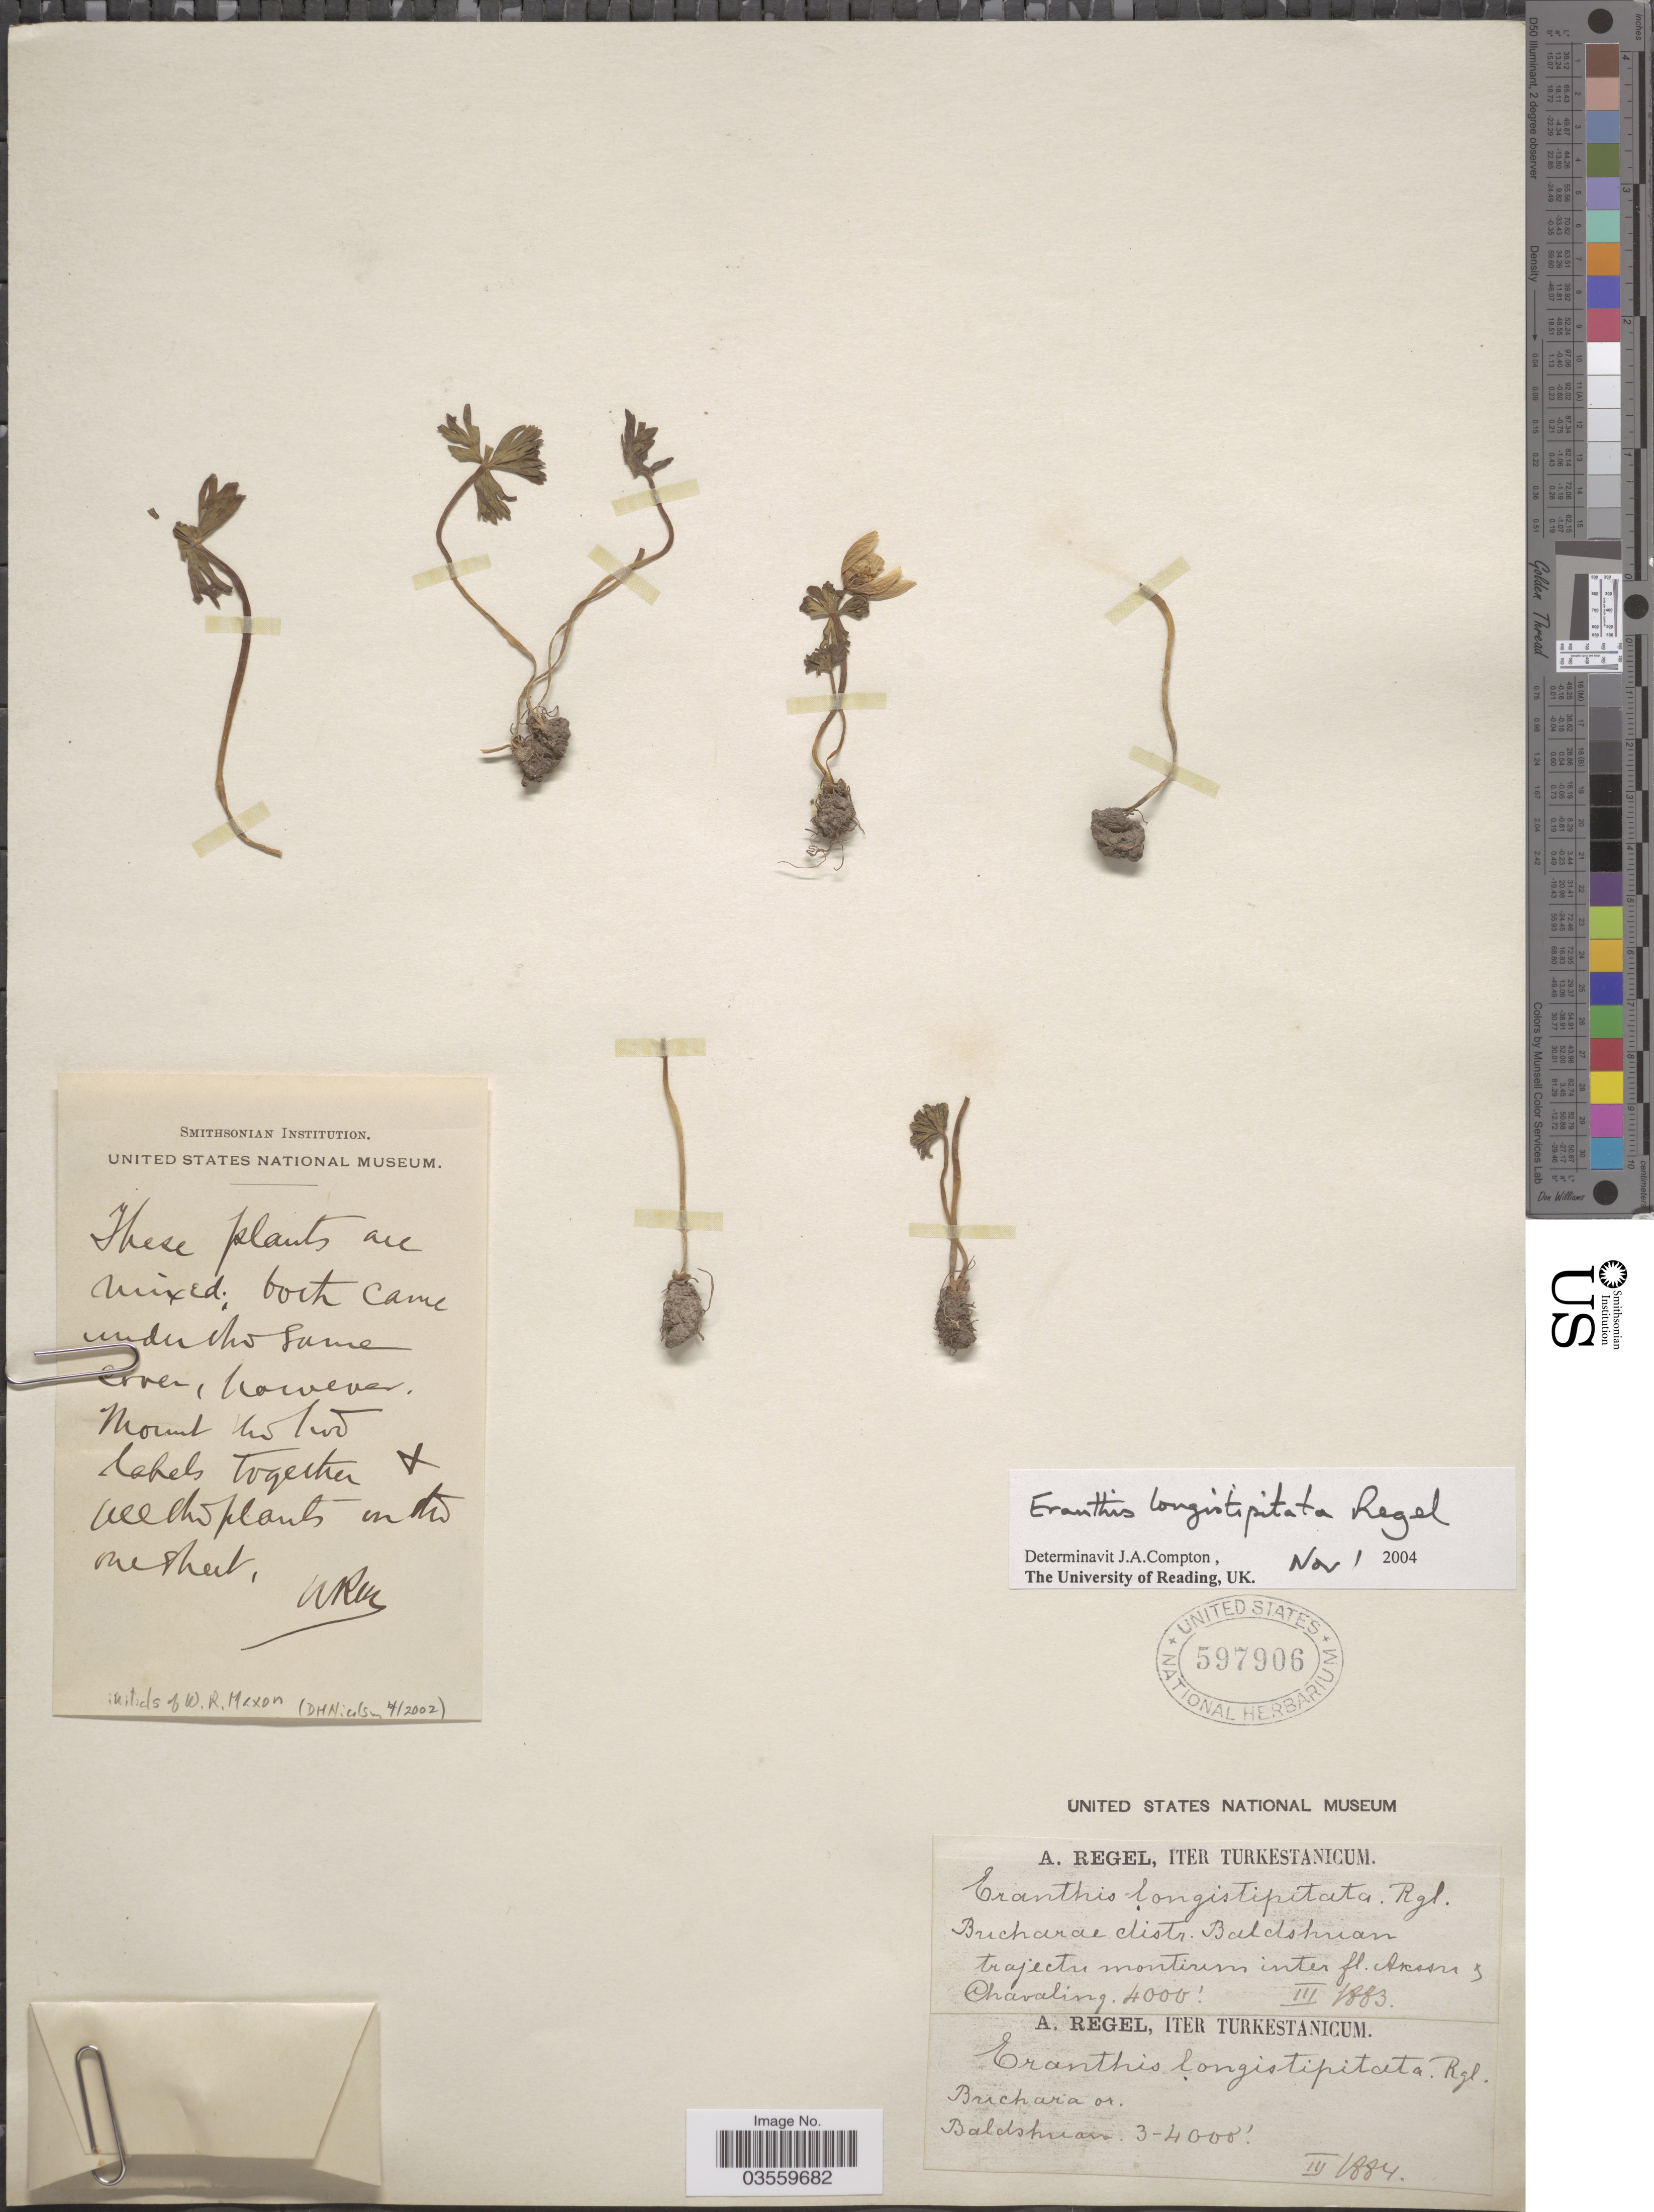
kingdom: Plantae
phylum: Tracheophyta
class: Magnoliopsida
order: Ranunculales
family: Ranunculaceae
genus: Eranthis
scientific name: Eranthis longistipitata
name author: Regel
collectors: A. Regel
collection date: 1883-03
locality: Turkestanicum. Inter fl. Akssu & Chavaling. [interpreted]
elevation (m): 1219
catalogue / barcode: US 597906